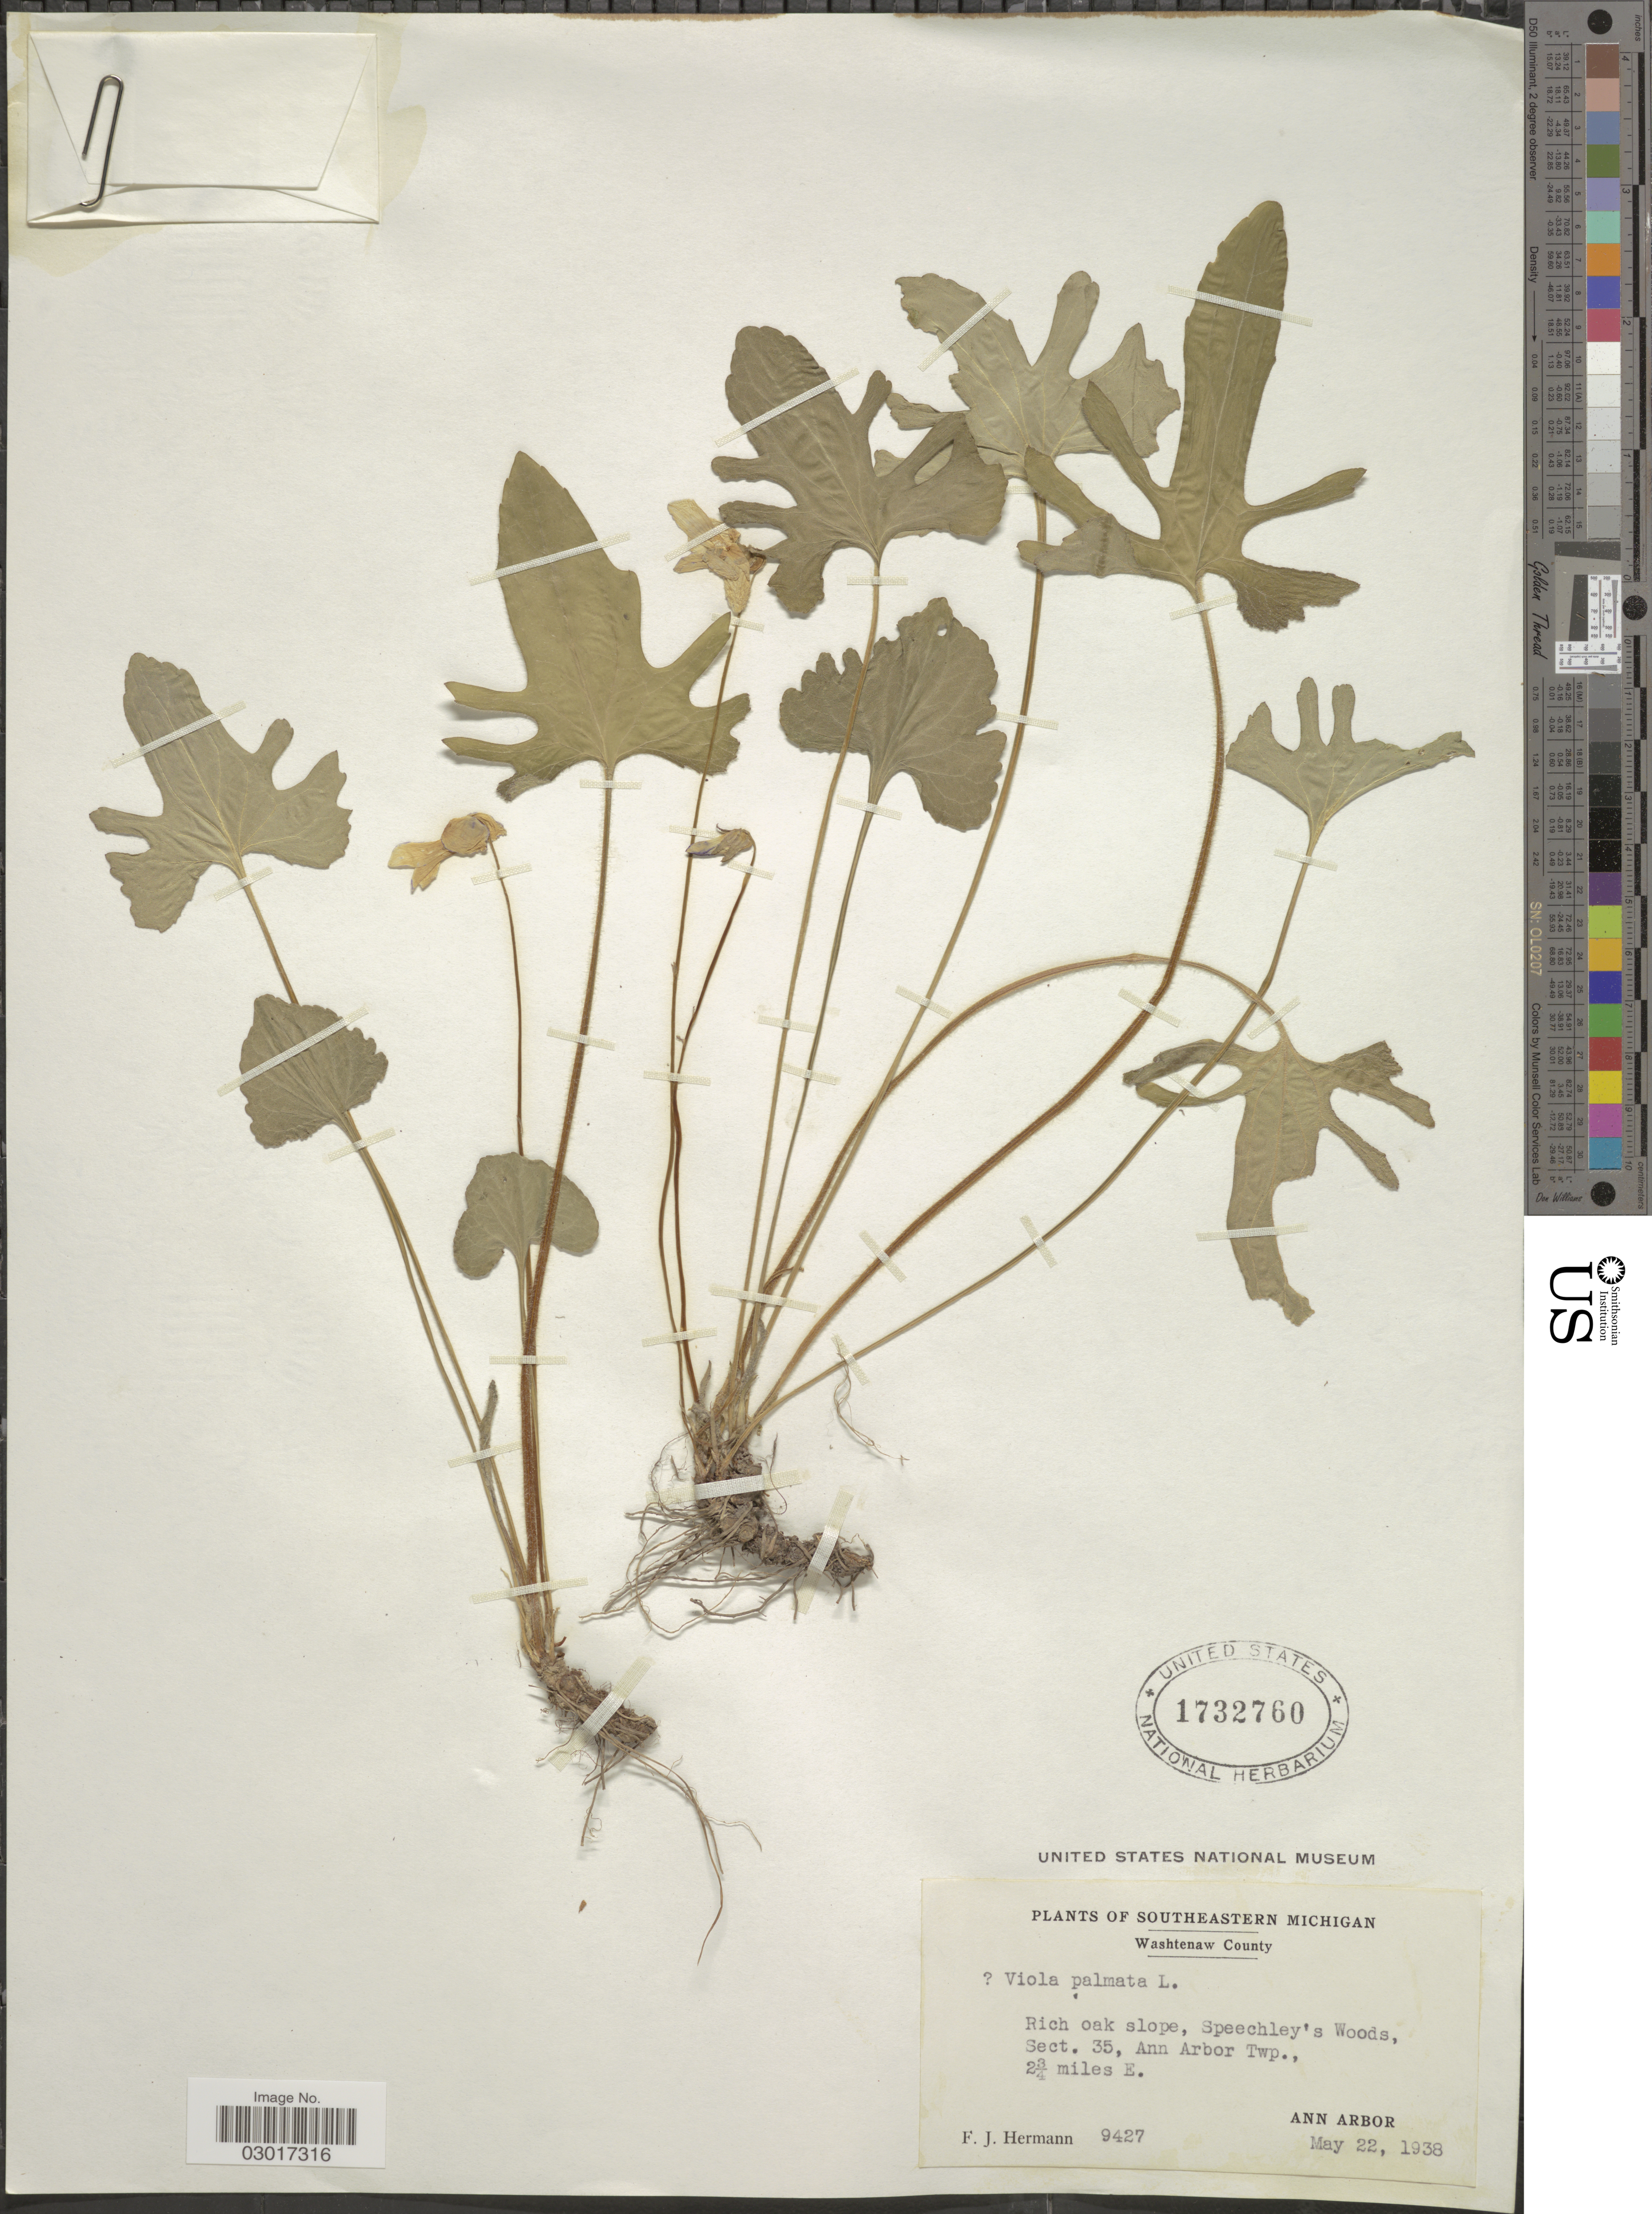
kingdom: Plantae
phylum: Tracheophyta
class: Magnoliopsida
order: Malpighiales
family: Violaceae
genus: Viola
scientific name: Viola triloba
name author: Schwein.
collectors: F. J. Hermann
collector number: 9427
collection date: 1938-05-22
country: United States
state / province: Michigan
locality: Southeastern Michigan, Washtenaw County, Rich oak slope, Speechley's Woods, Sect. 35, Ann Arbor Twp., 2¾ miles E., Ann Arbor.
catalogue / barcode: US 1732760